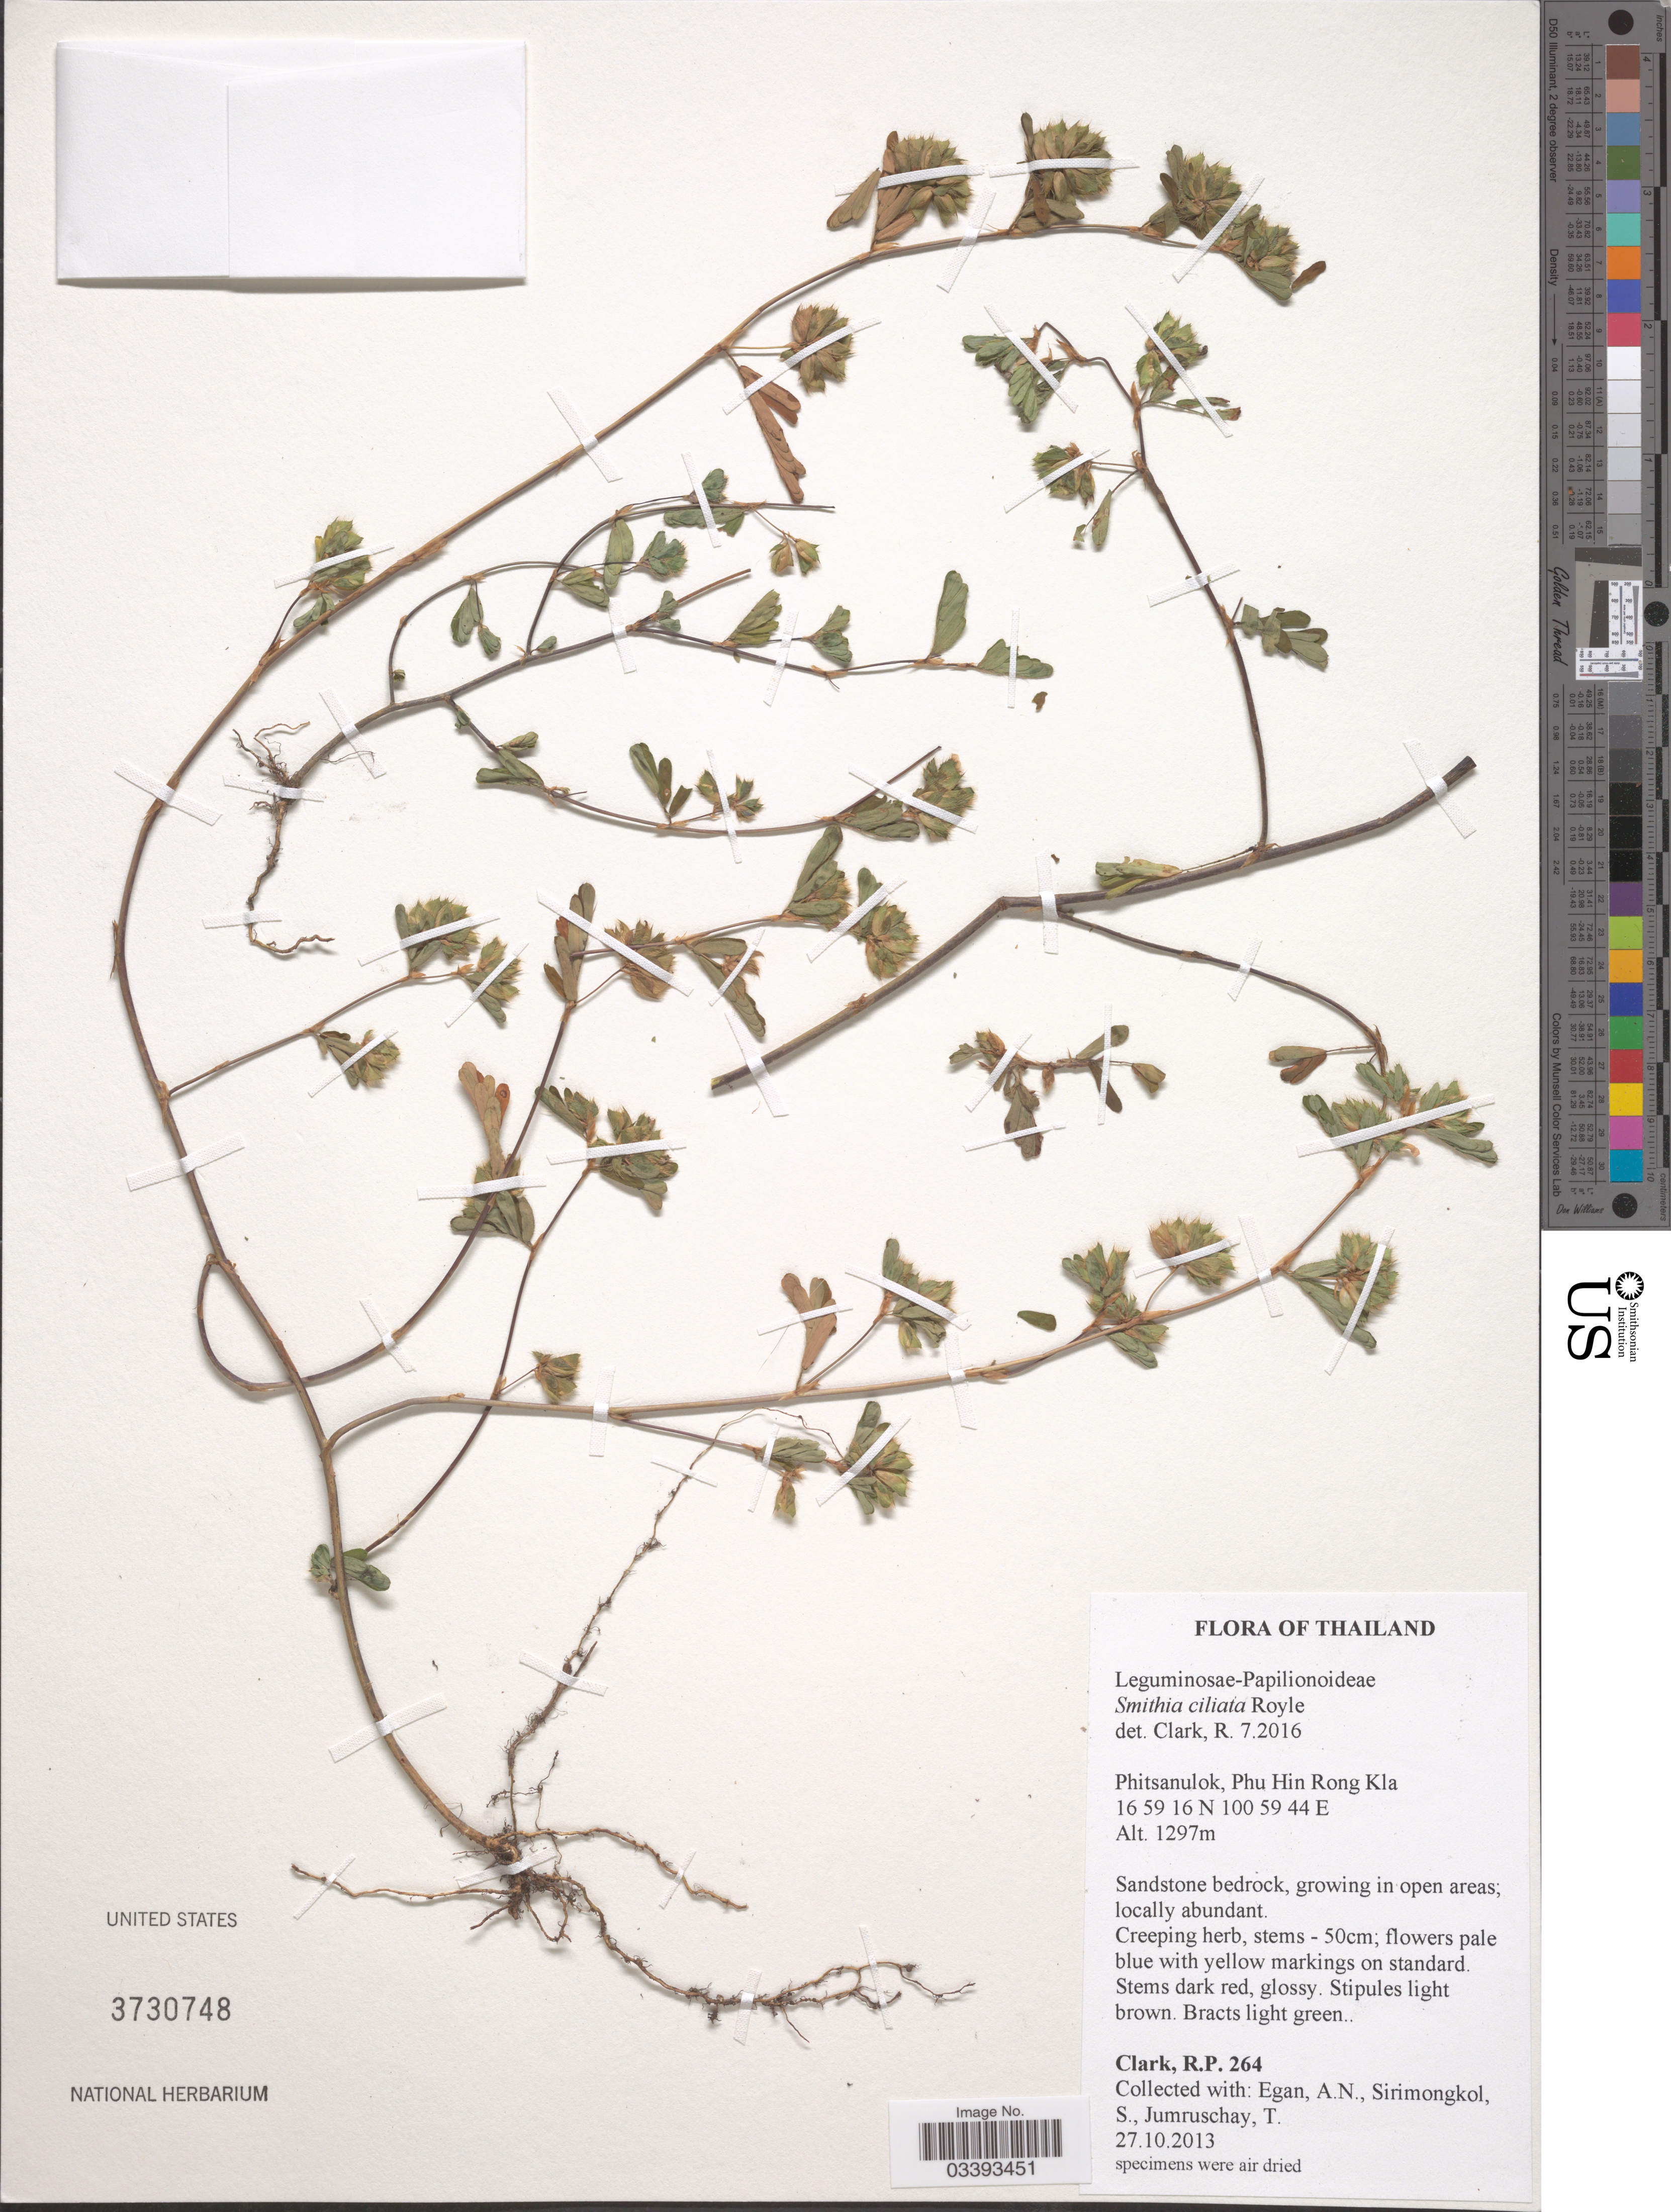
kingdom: Plantae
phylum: Tracheophyta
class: Magnoliopsida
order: Fabales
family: Fabaceae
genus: Smithia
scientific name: Smithia ciliata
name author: Royle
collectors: R. P. Clark, A. N. Egan, S. Sirimongkol & T. Jumruschay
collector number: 264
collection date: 2013-10-27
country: Thailand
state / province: Phitsanulok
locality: Phu Hin Rong Kla.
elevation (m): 1297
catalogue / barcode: US 3730748